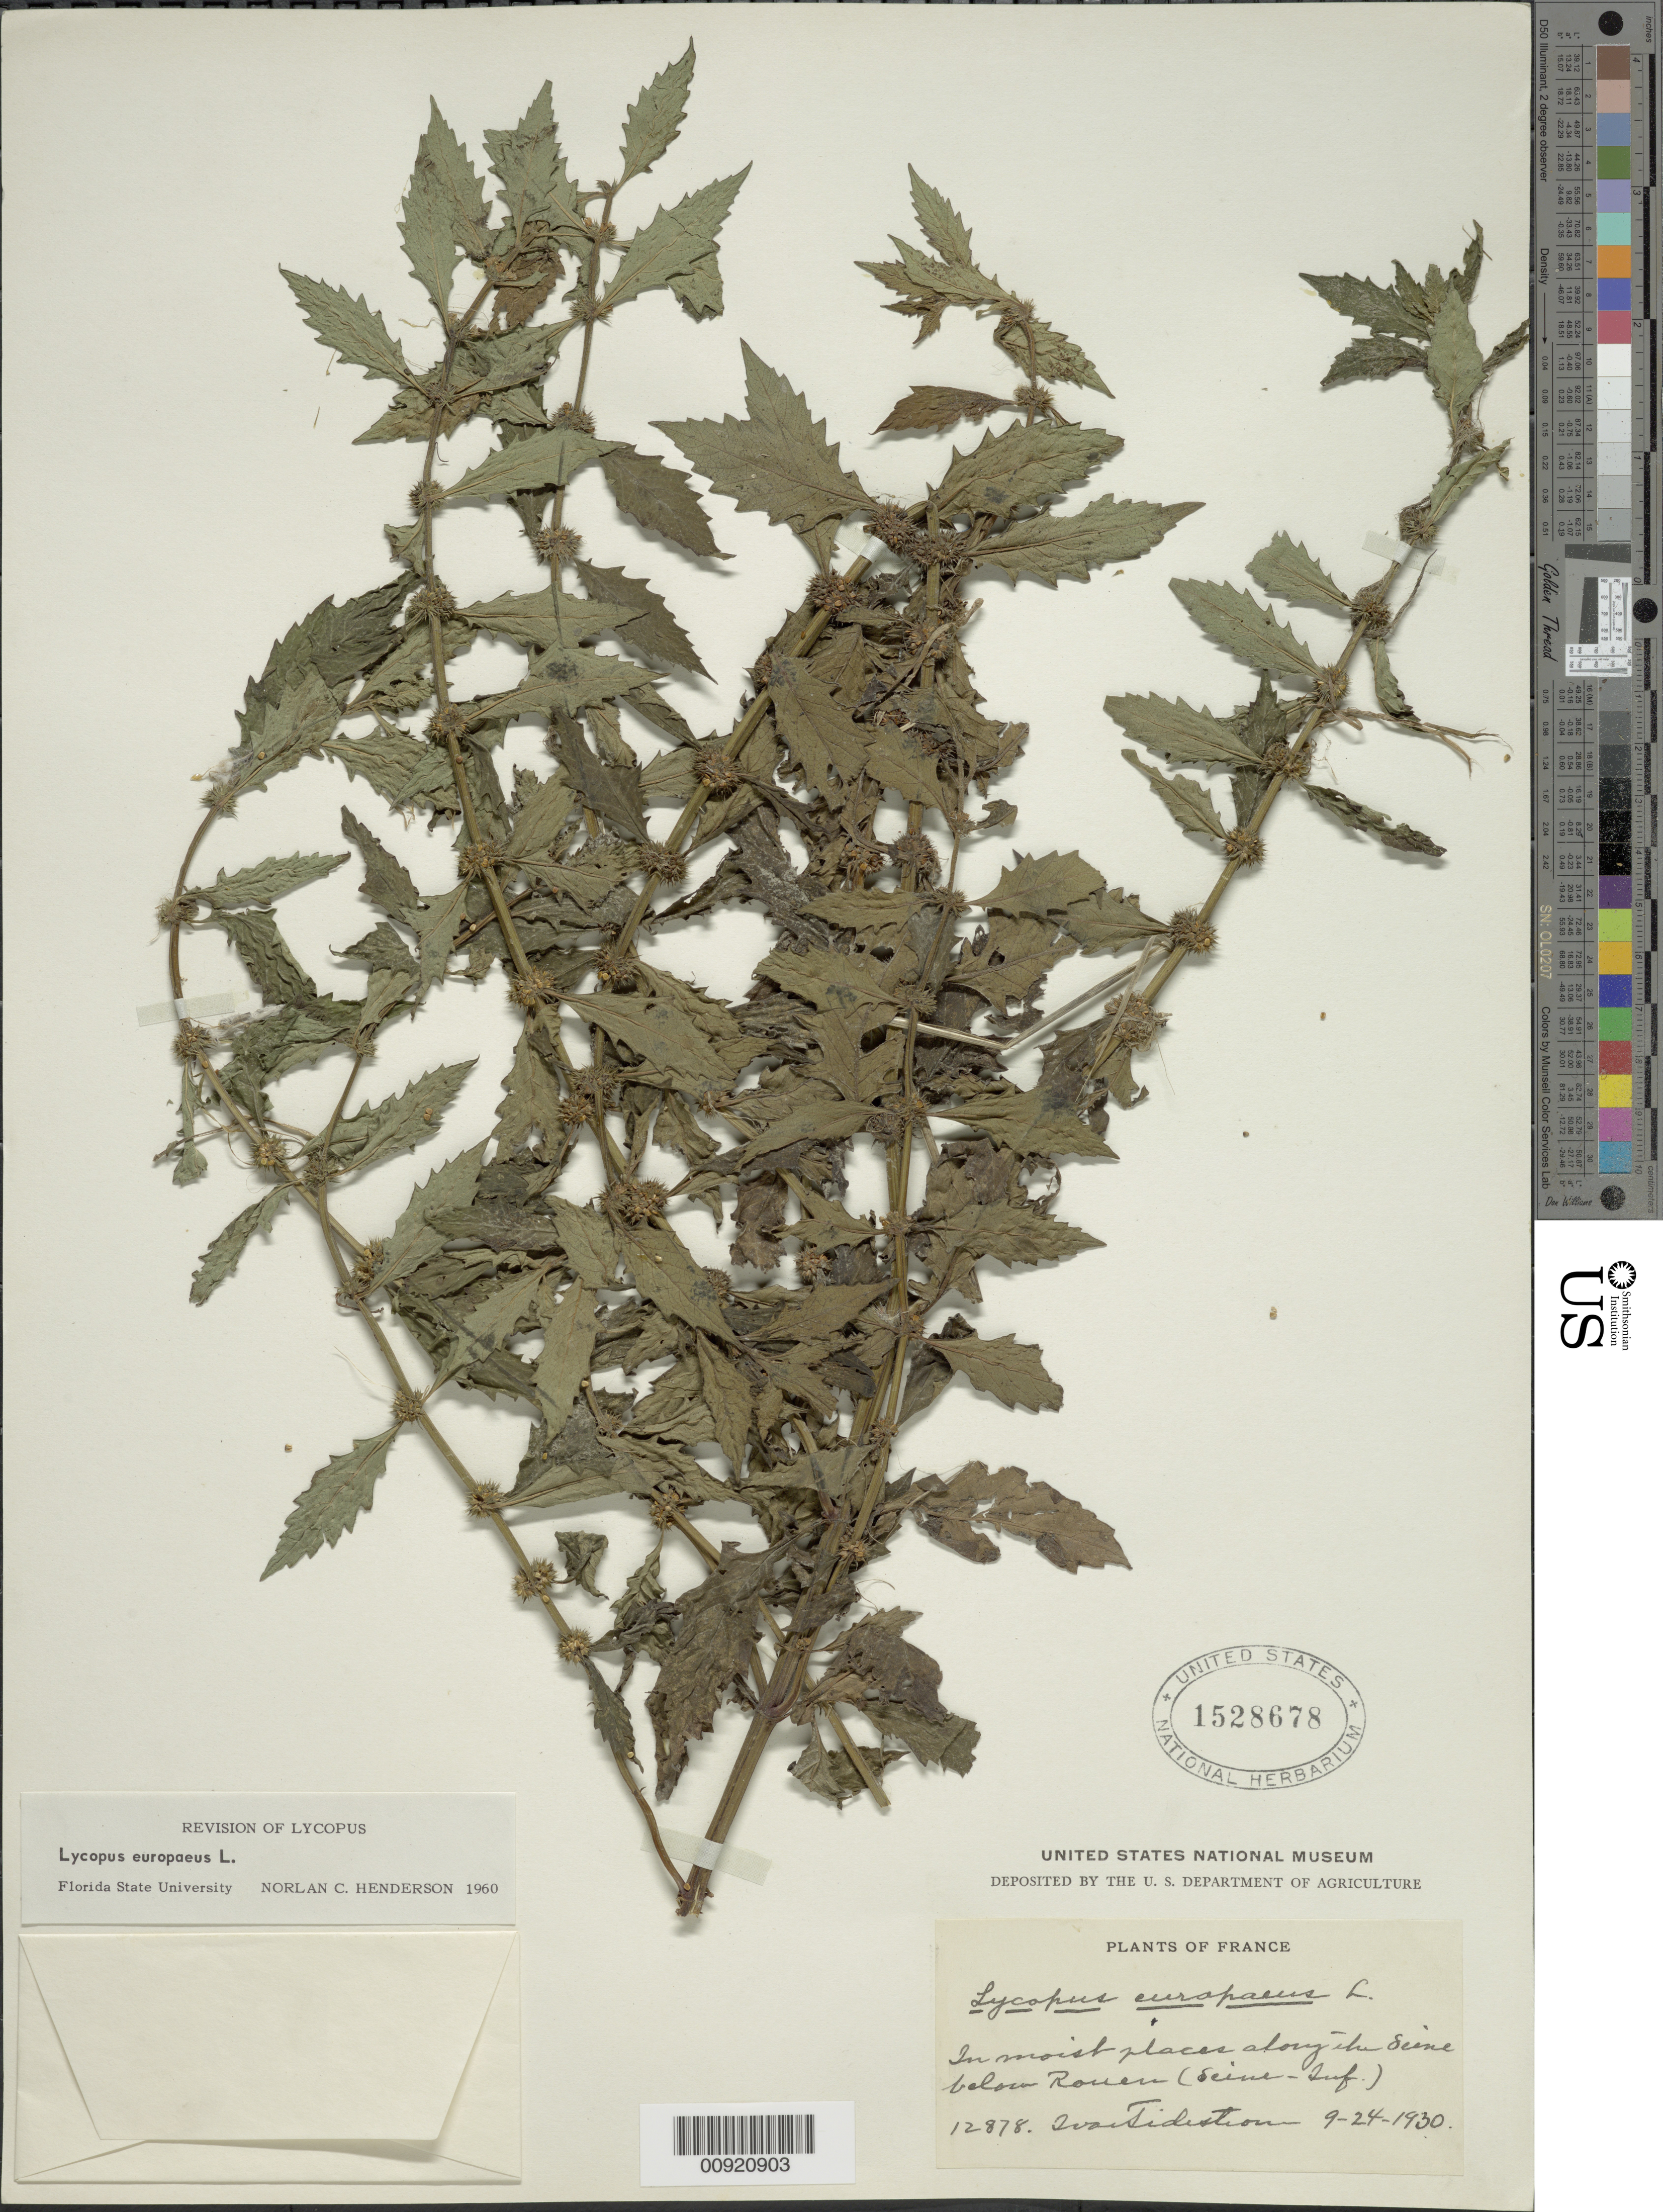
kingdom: Plantae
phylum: Tracheophyta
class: Magnoliopsida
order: Lamiales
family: Lamiaceae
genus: Lycopus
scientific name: Lycopus europaeus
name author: L.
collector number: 12878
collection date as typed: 24 Sep 1930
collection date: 1930-09-24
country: France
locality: In moist places along the Seine below Rouen (Seine-[])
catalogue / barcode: US 1528678